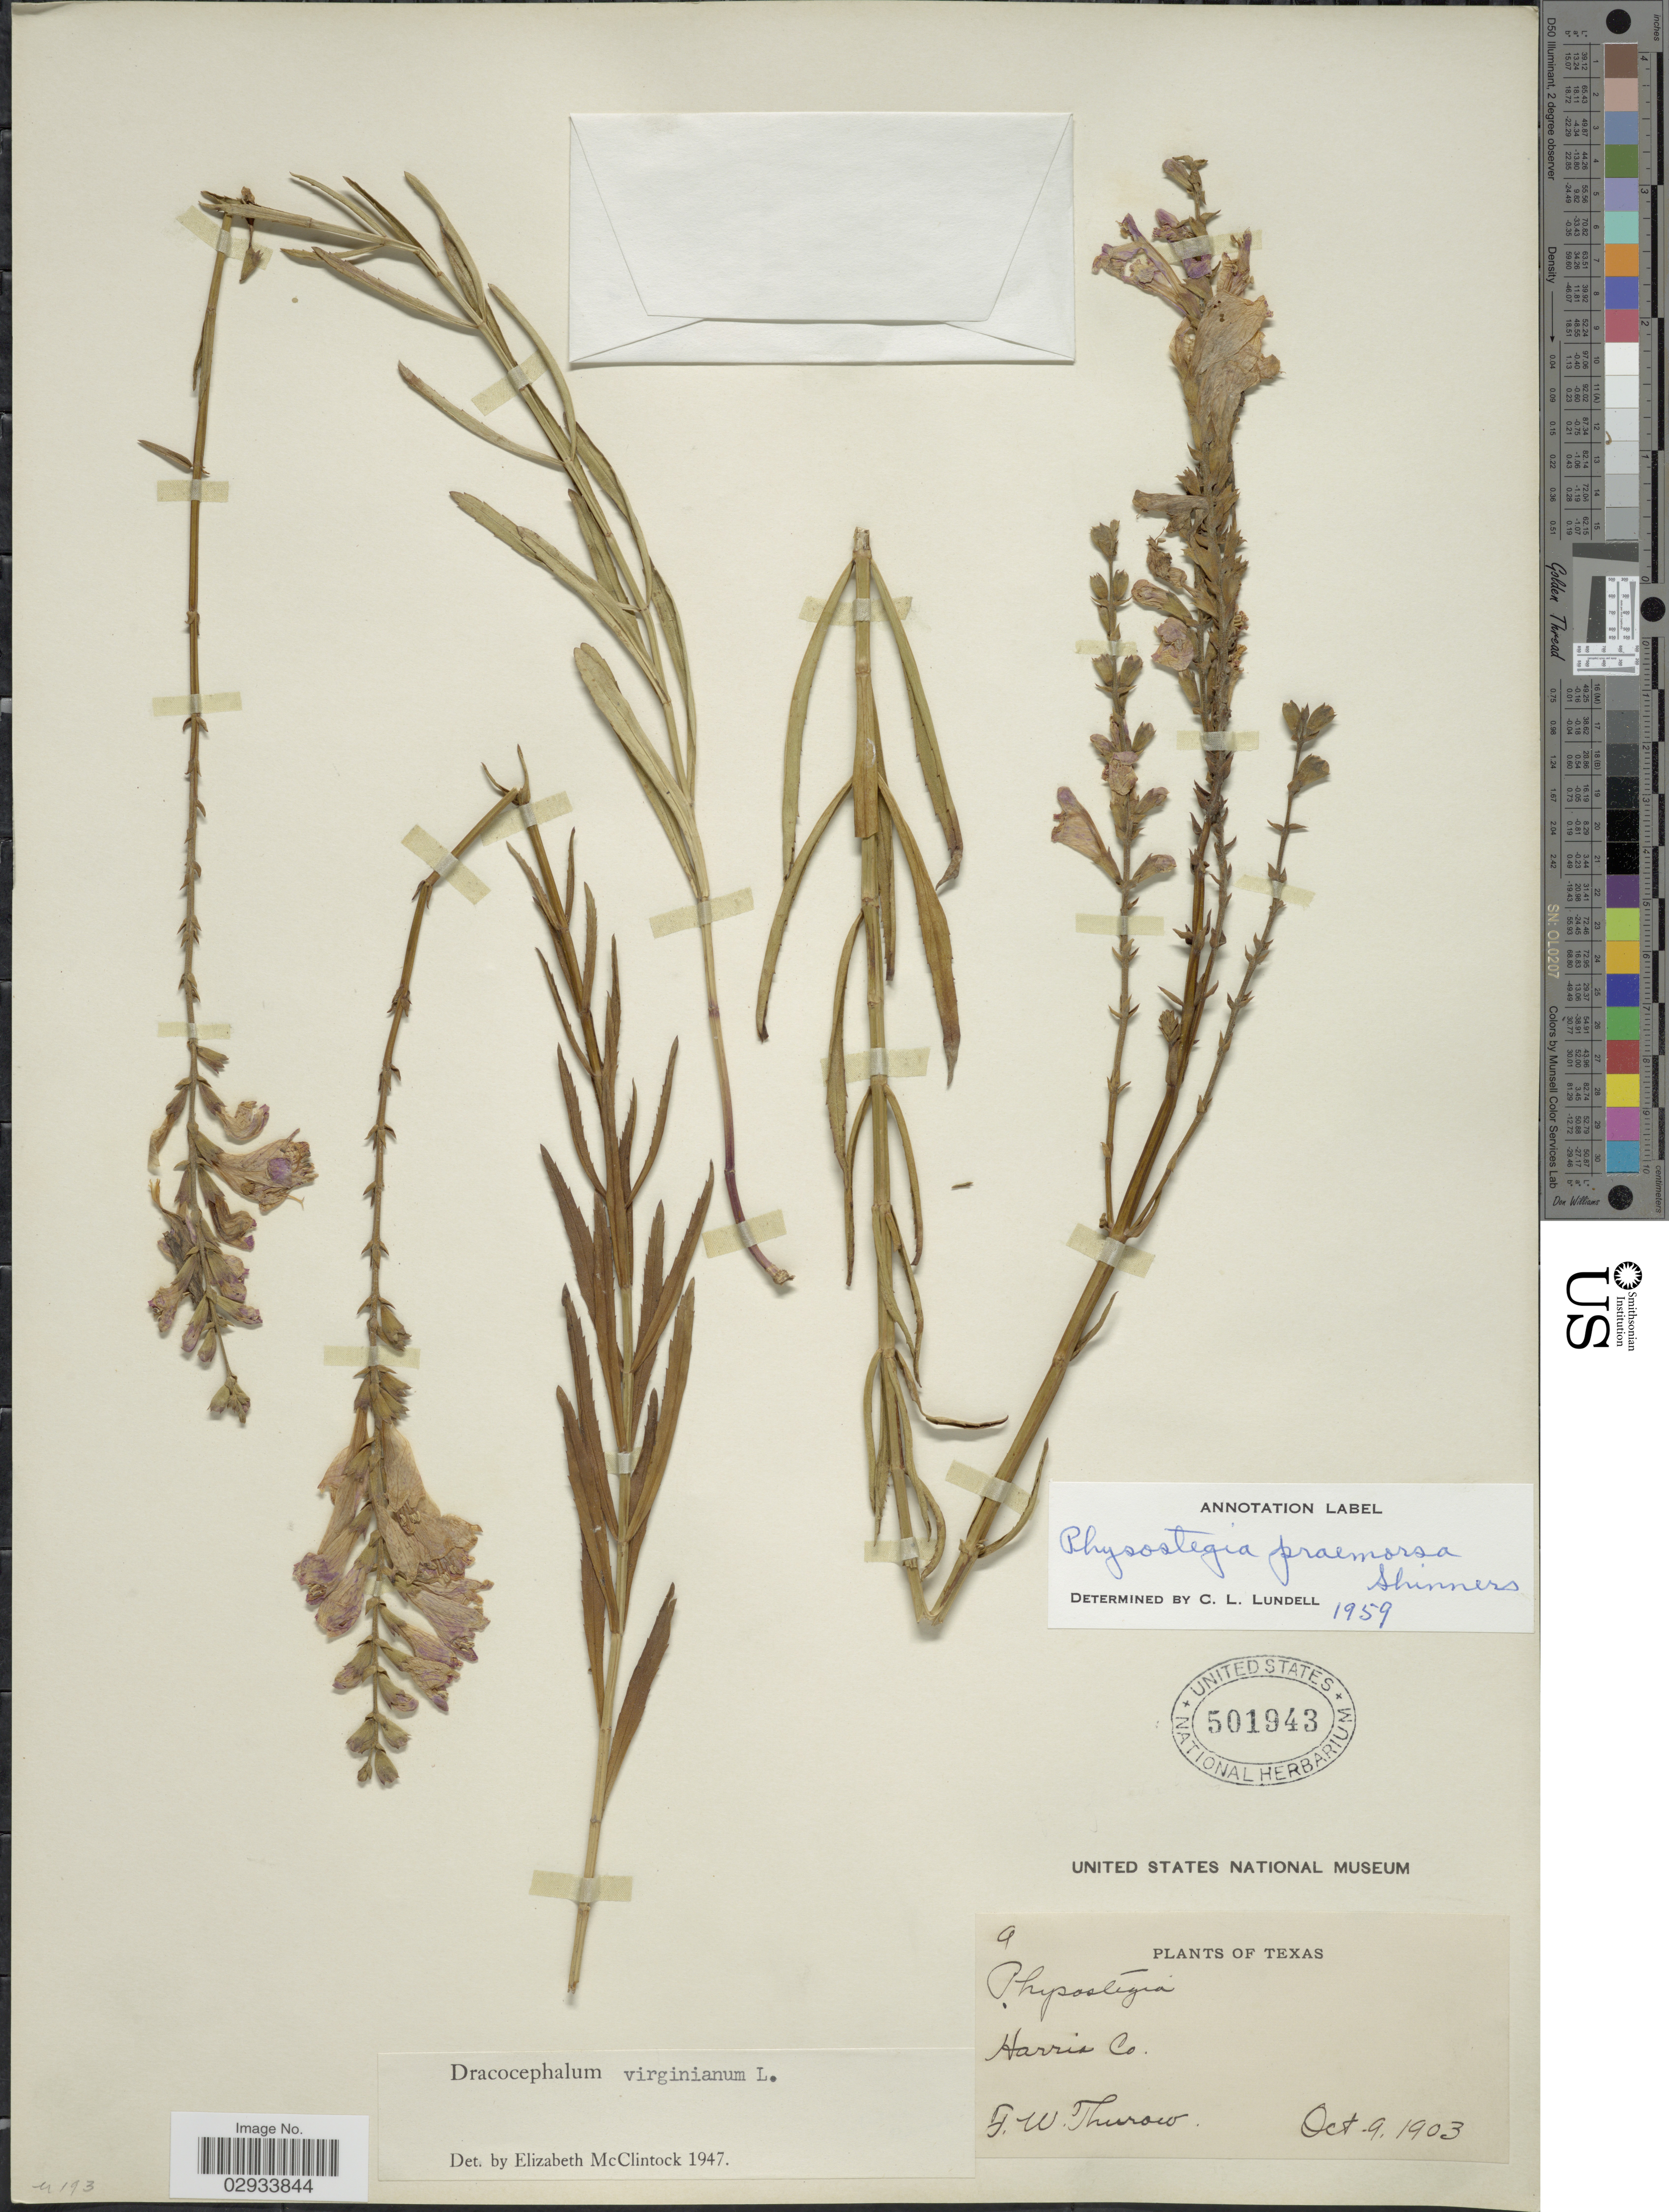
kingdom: Plantae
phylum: Tracheophyta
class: Magnoliopsida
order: Lamiales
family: Lamiaceae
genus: Physostegia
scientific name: Physostegia praemorsa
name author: Shinners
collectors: F. W. Thurow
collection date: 1903-10-09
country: United States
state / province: Texas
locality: Harris Co.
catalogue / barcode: US 501943